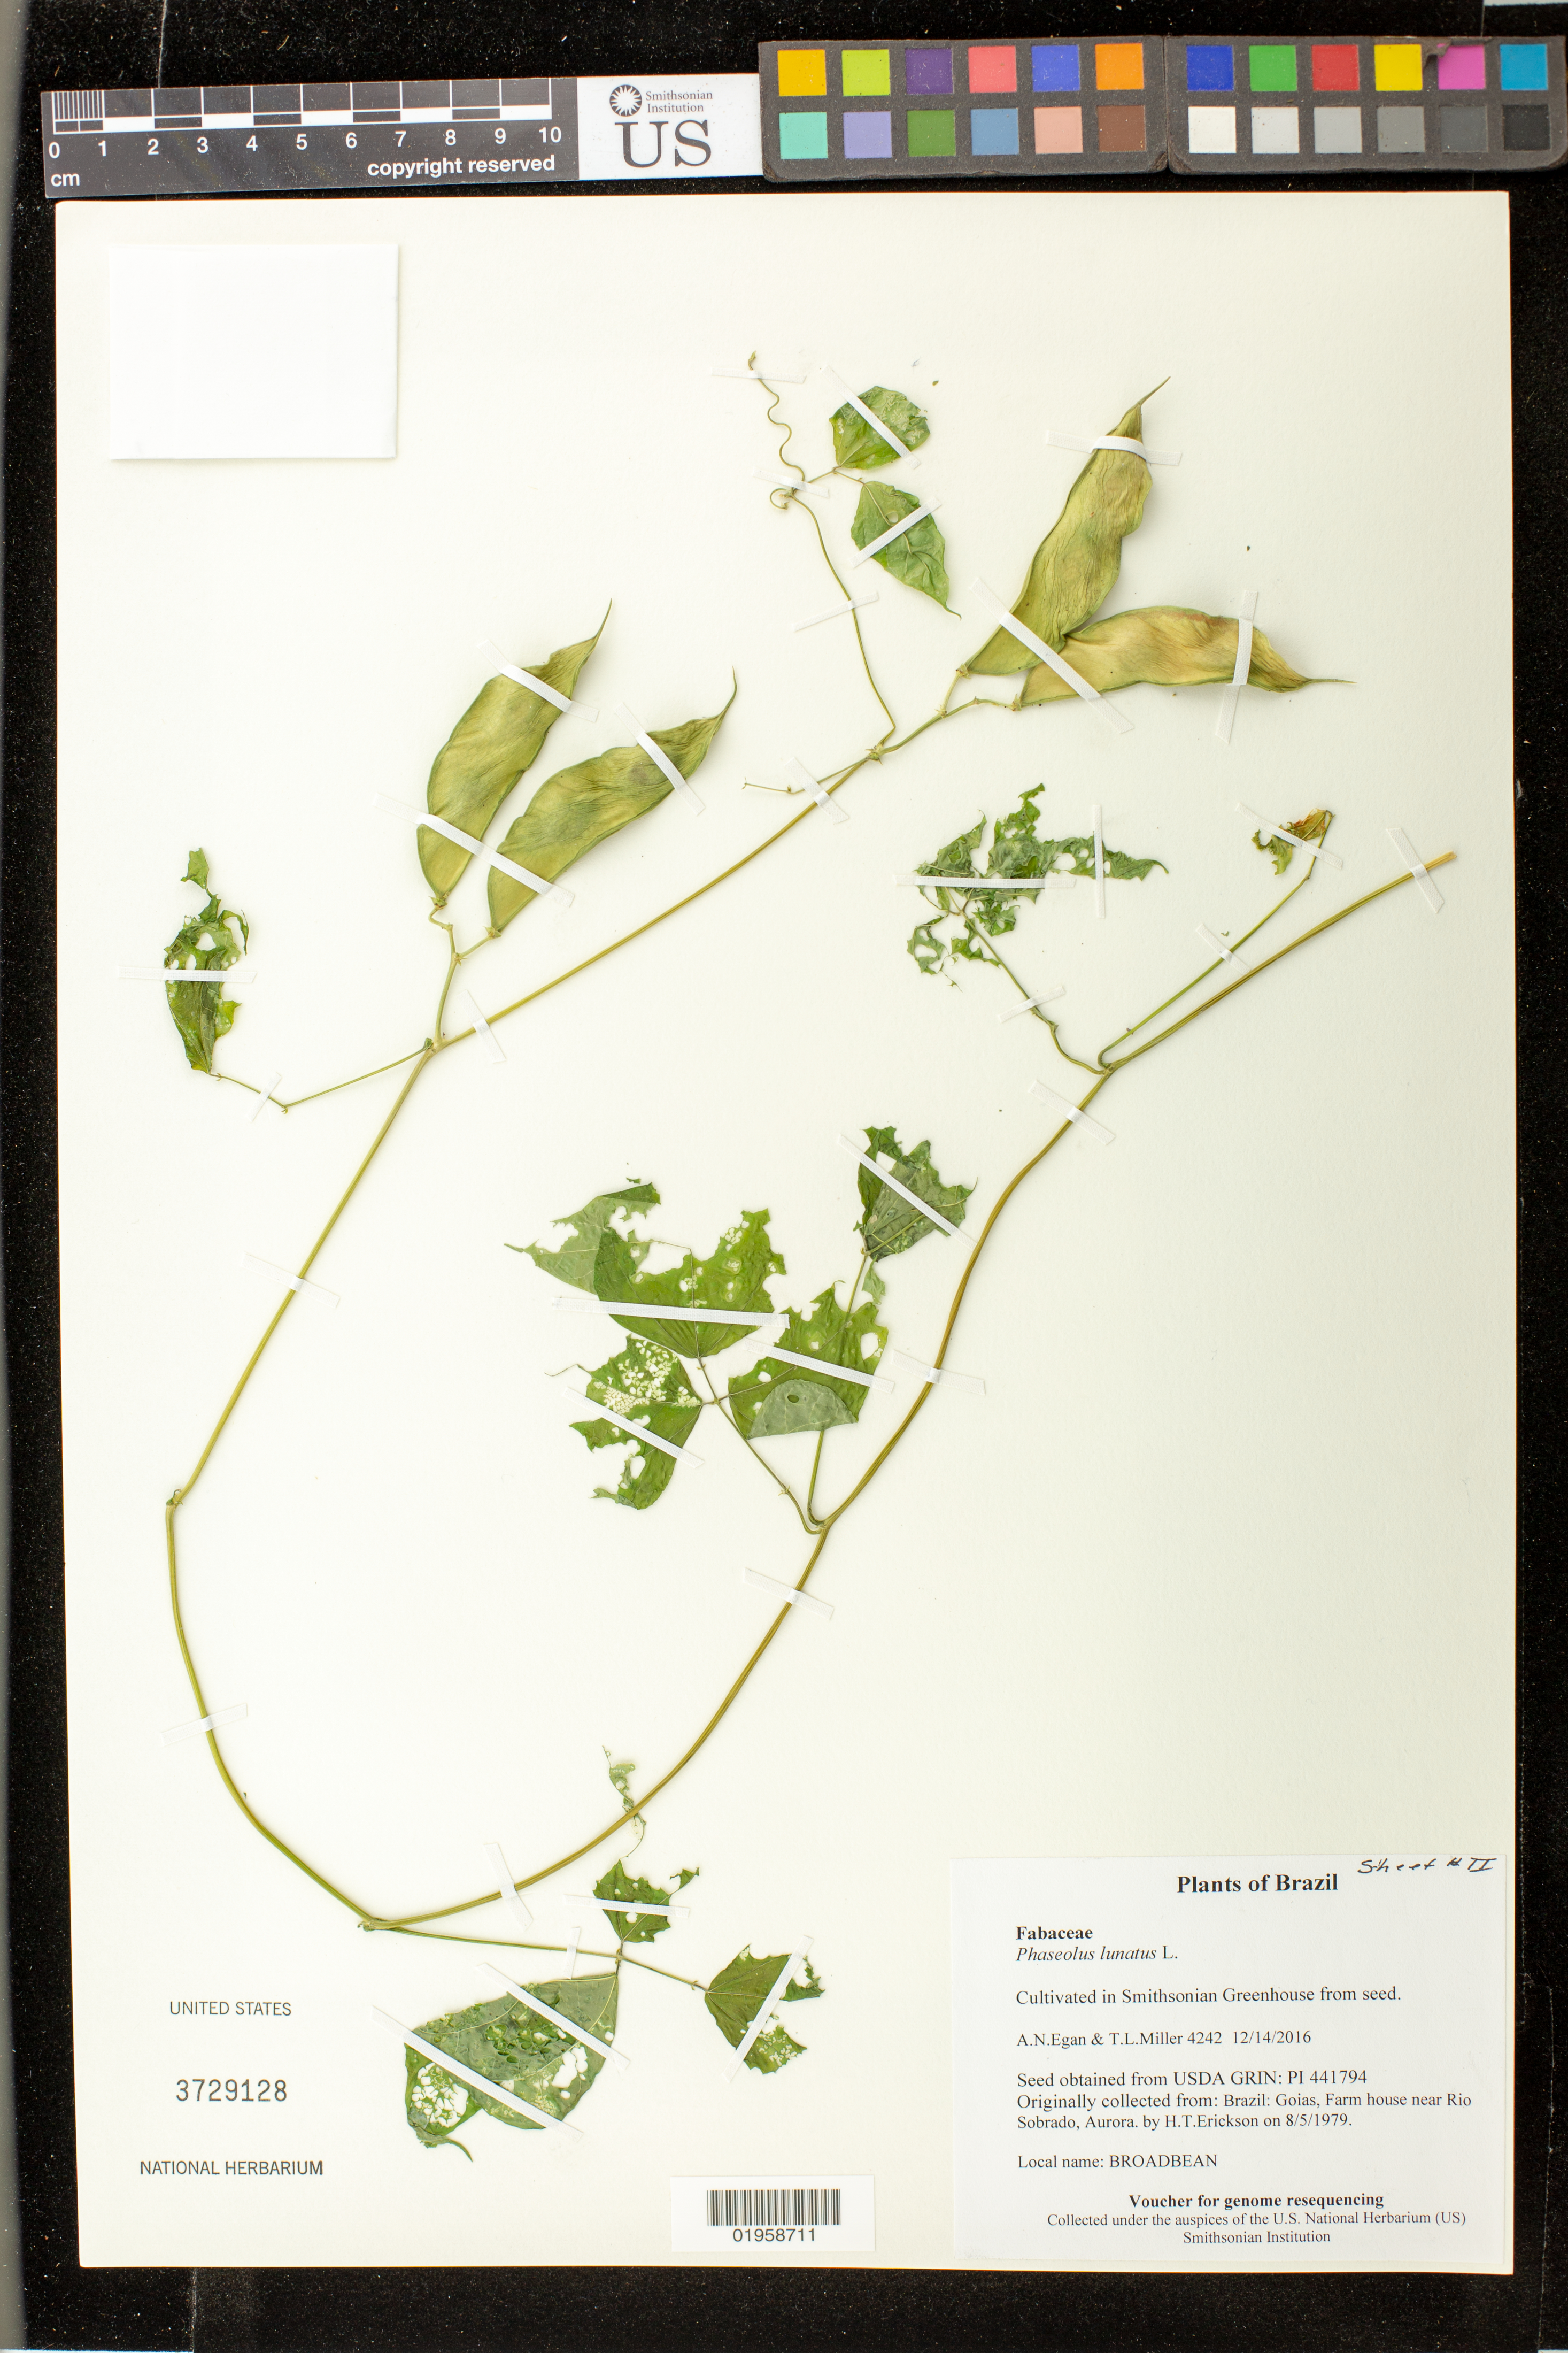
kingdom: Plantae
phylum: Tracheophyta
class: Magnoliopsida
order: Fabales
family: Fabaceae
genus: Phaseolus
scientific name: Phaseolus lunatus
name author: L.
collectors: A. N. Egan & T. L. Miller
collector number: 4242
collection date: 2016-12-14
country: United States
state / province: Maryland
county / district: Prince George's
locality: Smithsonian's Museum Support Ctr; 4210 Suitland Pkwy., NMNH Botany Research Greenhouses. Suitland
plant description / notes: Originally collected in Brazil, Goias, Farm house near Rio Sobrado, Aurora, on 1979-08-05. H.T.Erickson (collector); Grown from seed acquired from the USDA's GRIN seed bank.; Broadbean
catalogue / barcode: US 3729128